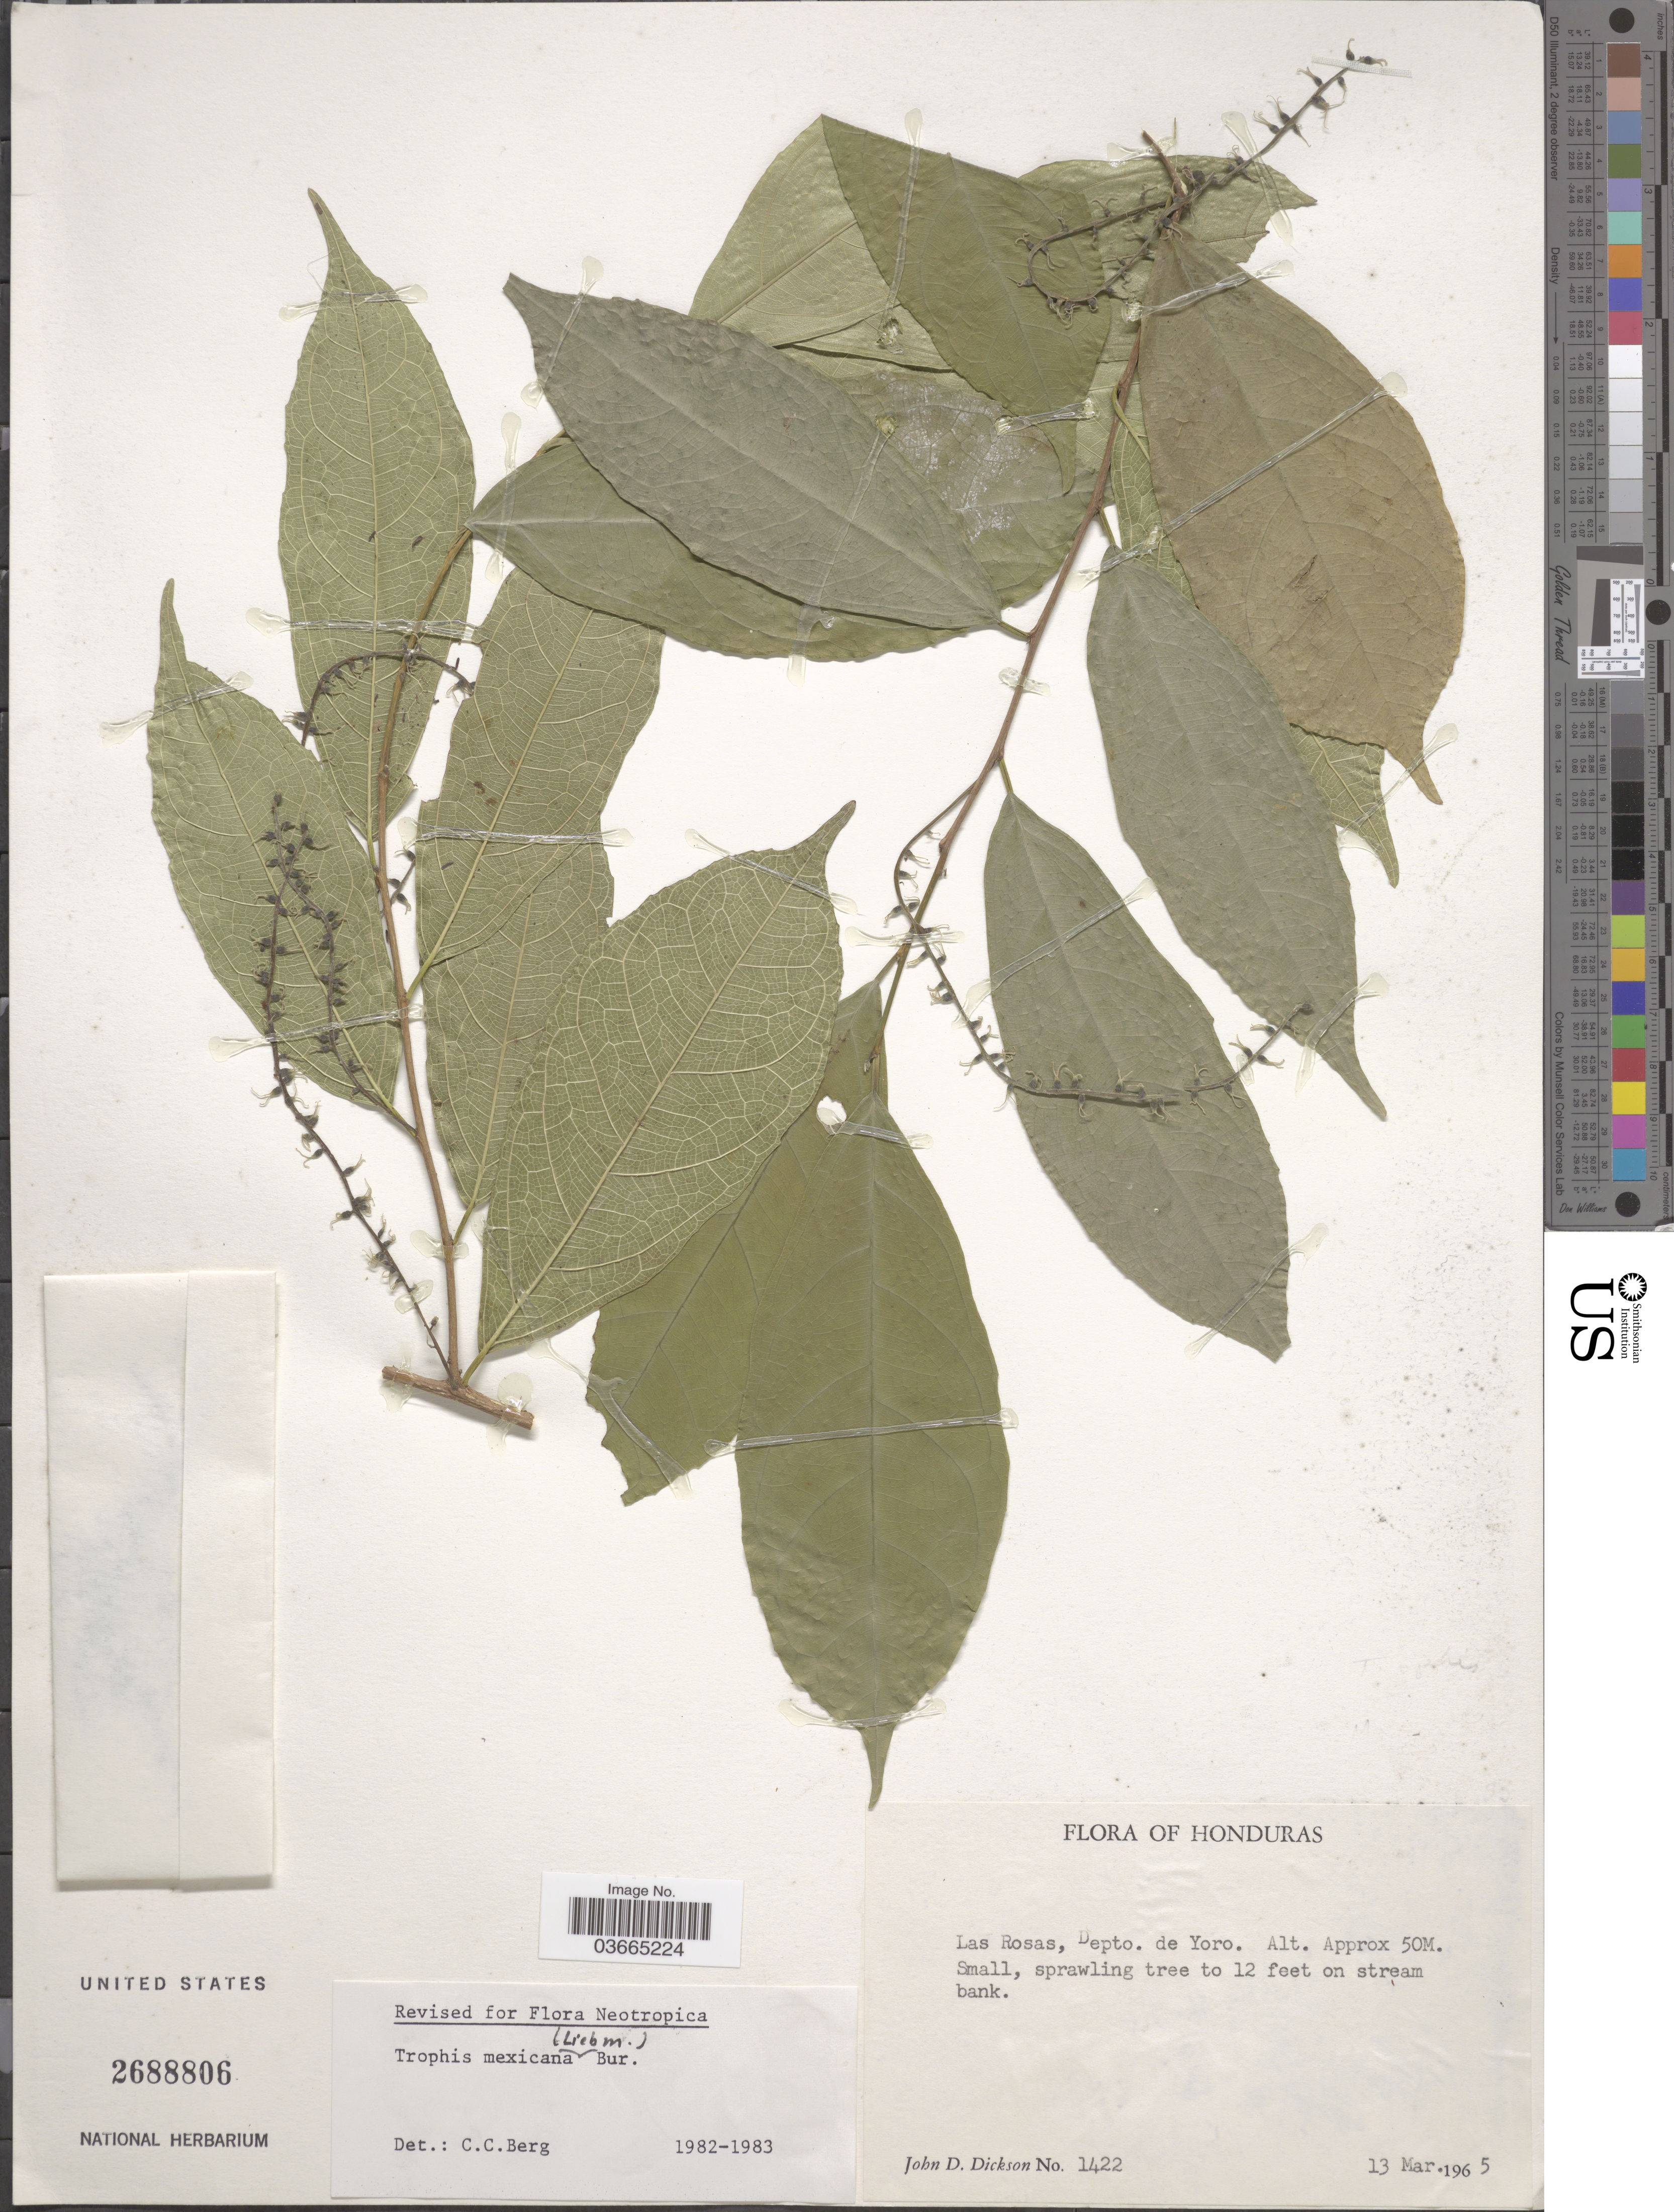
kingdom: Plantae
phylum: Tracheophyta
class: Magnoliopsida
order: Rosales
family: Moraceae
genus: Trophis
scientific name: Trophis mexicana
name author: (Liebm.) Bureau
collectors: J. Dickson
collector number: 1422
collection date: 1965-03-13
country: Honduras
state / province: Yoro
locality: Las Rosas, Depto. de Yoro.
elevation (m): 50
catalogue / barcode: US 2688806